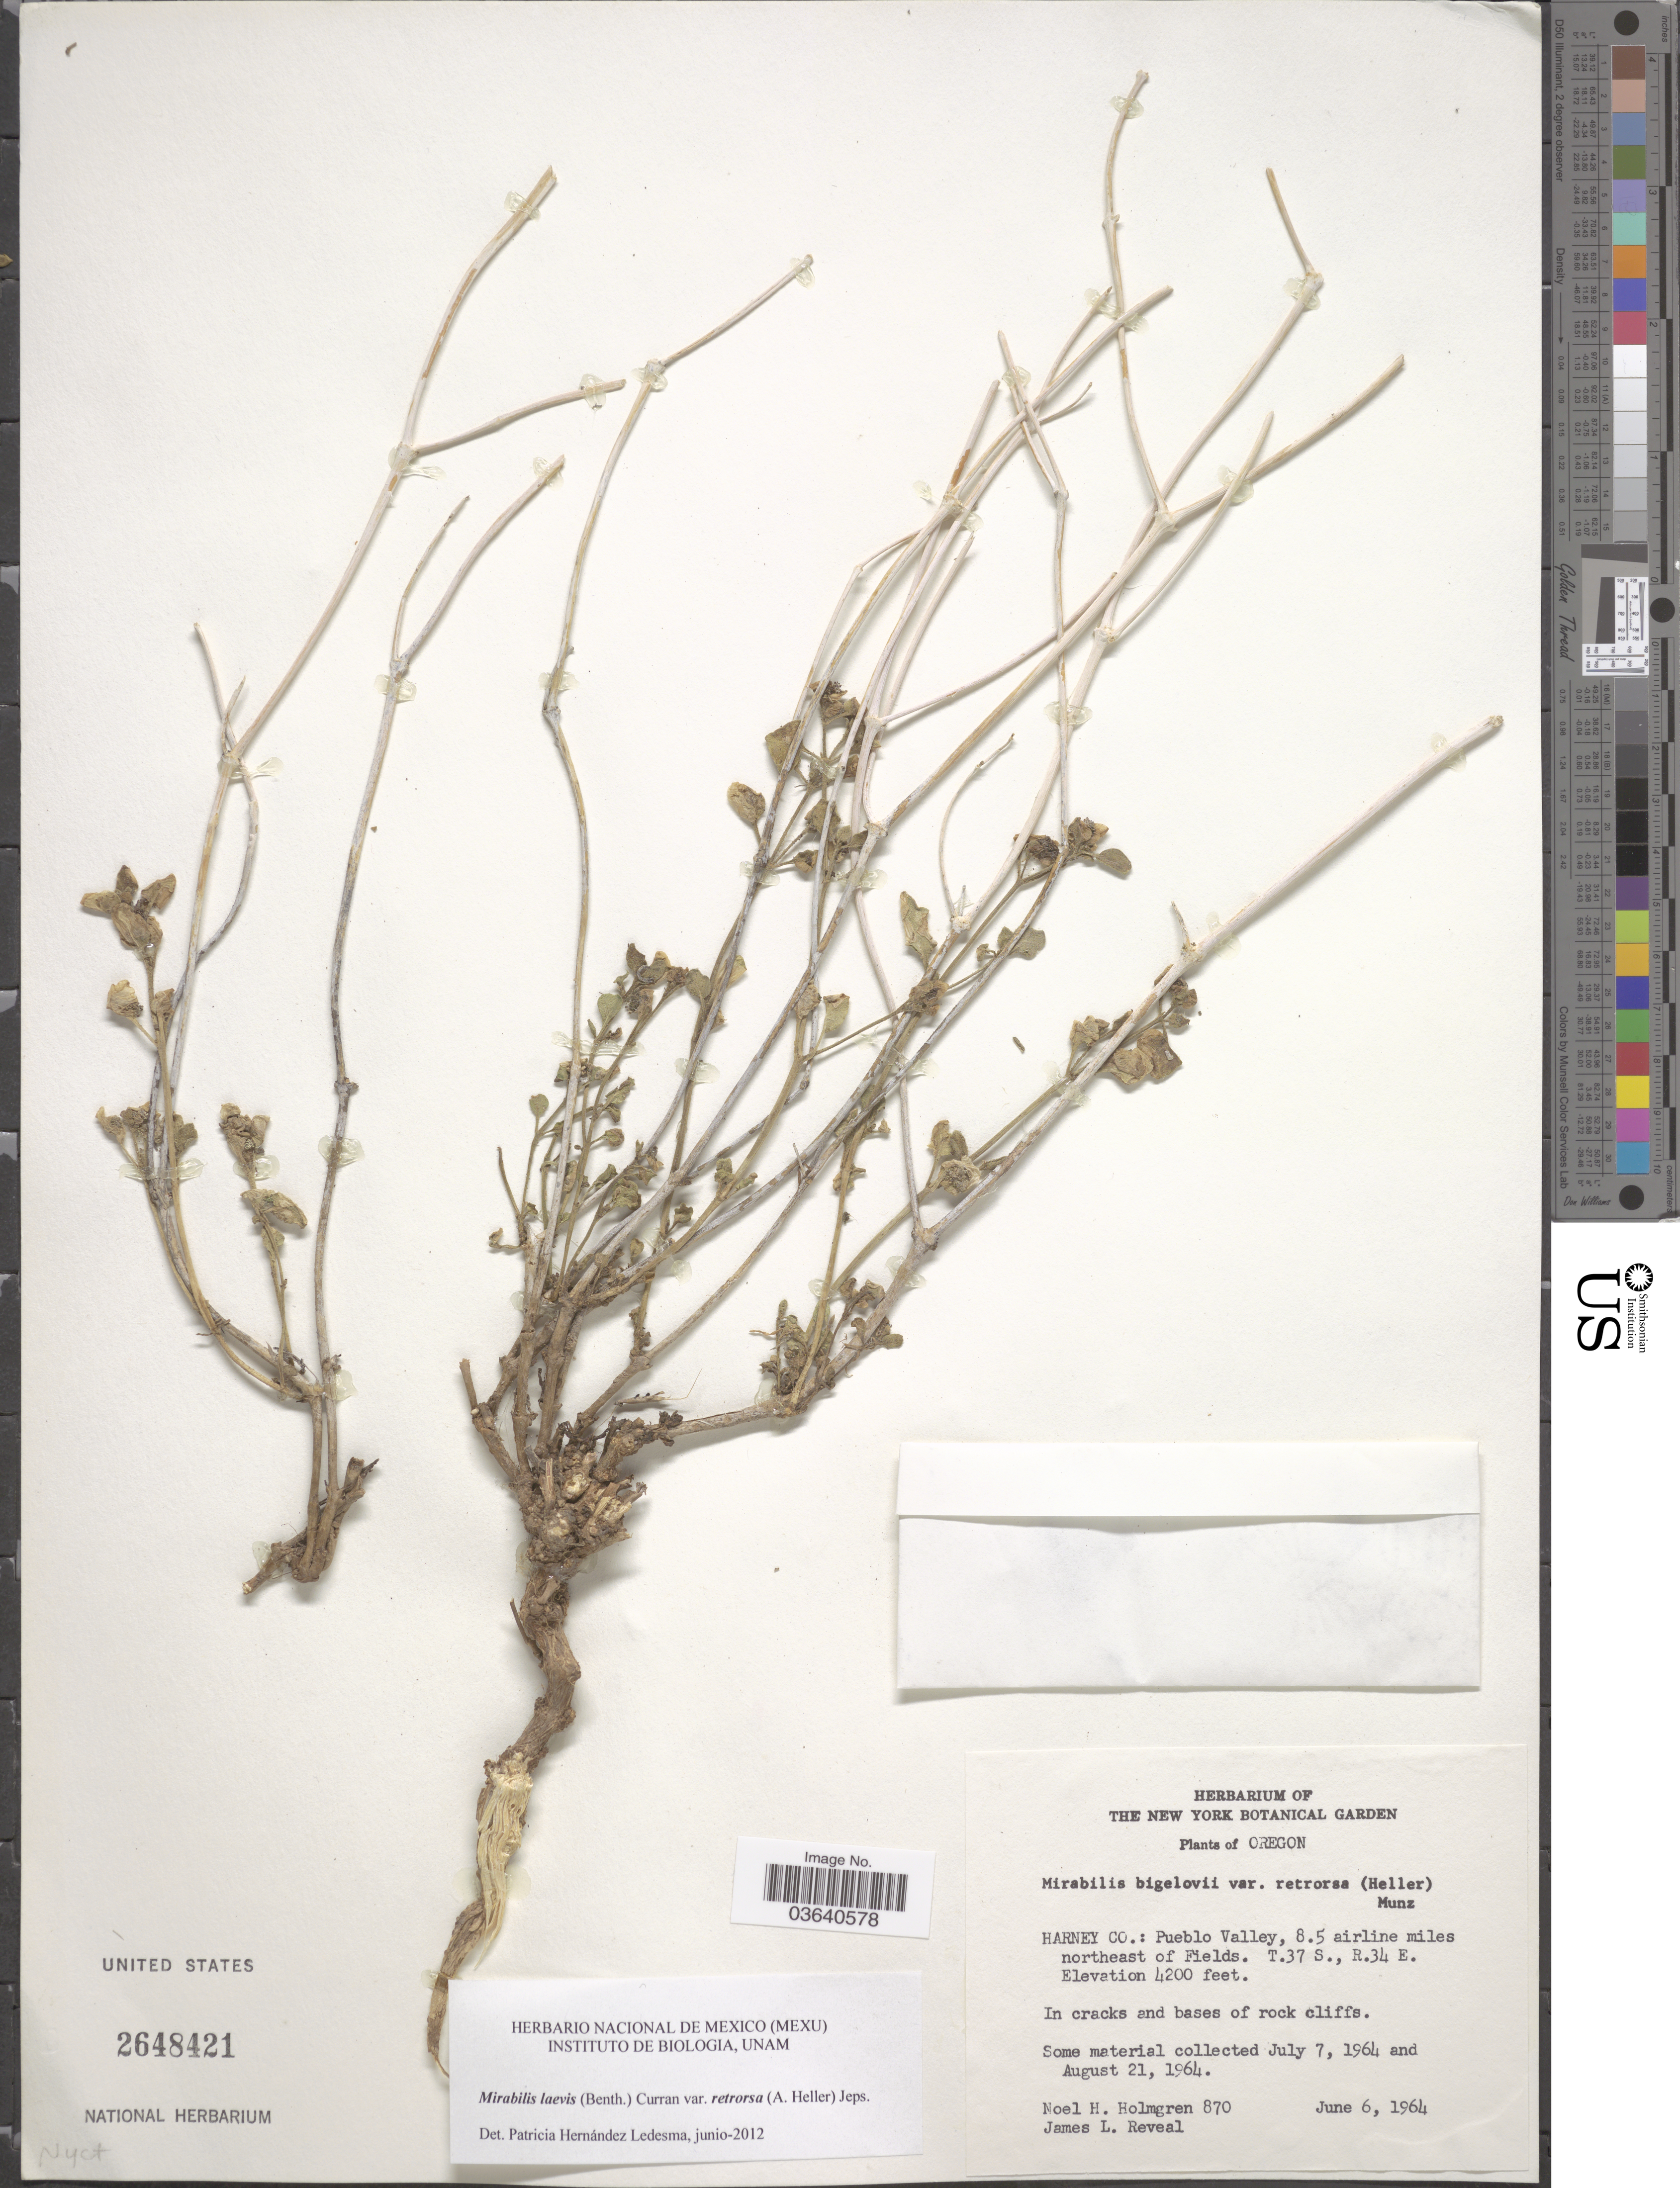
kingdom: Plantae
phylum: Tracheophyta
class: Magnoliopsida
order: Caryophyllales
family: Nyctaginaceae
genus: Mirabilis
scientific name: Mirabilis laevis var. retrorsa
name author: (A. Heller) Jeps.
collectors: N. H. Holmgren & J. L. Reveal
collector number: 870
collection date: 1964-06-06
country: United States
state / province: Oregon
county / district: Harney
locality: Harney Co.: Pueblo Valley, 8.5 airline miles northeast of Fields. T.37 S., R.34 E.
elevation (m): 1280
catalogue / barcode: US 2648421